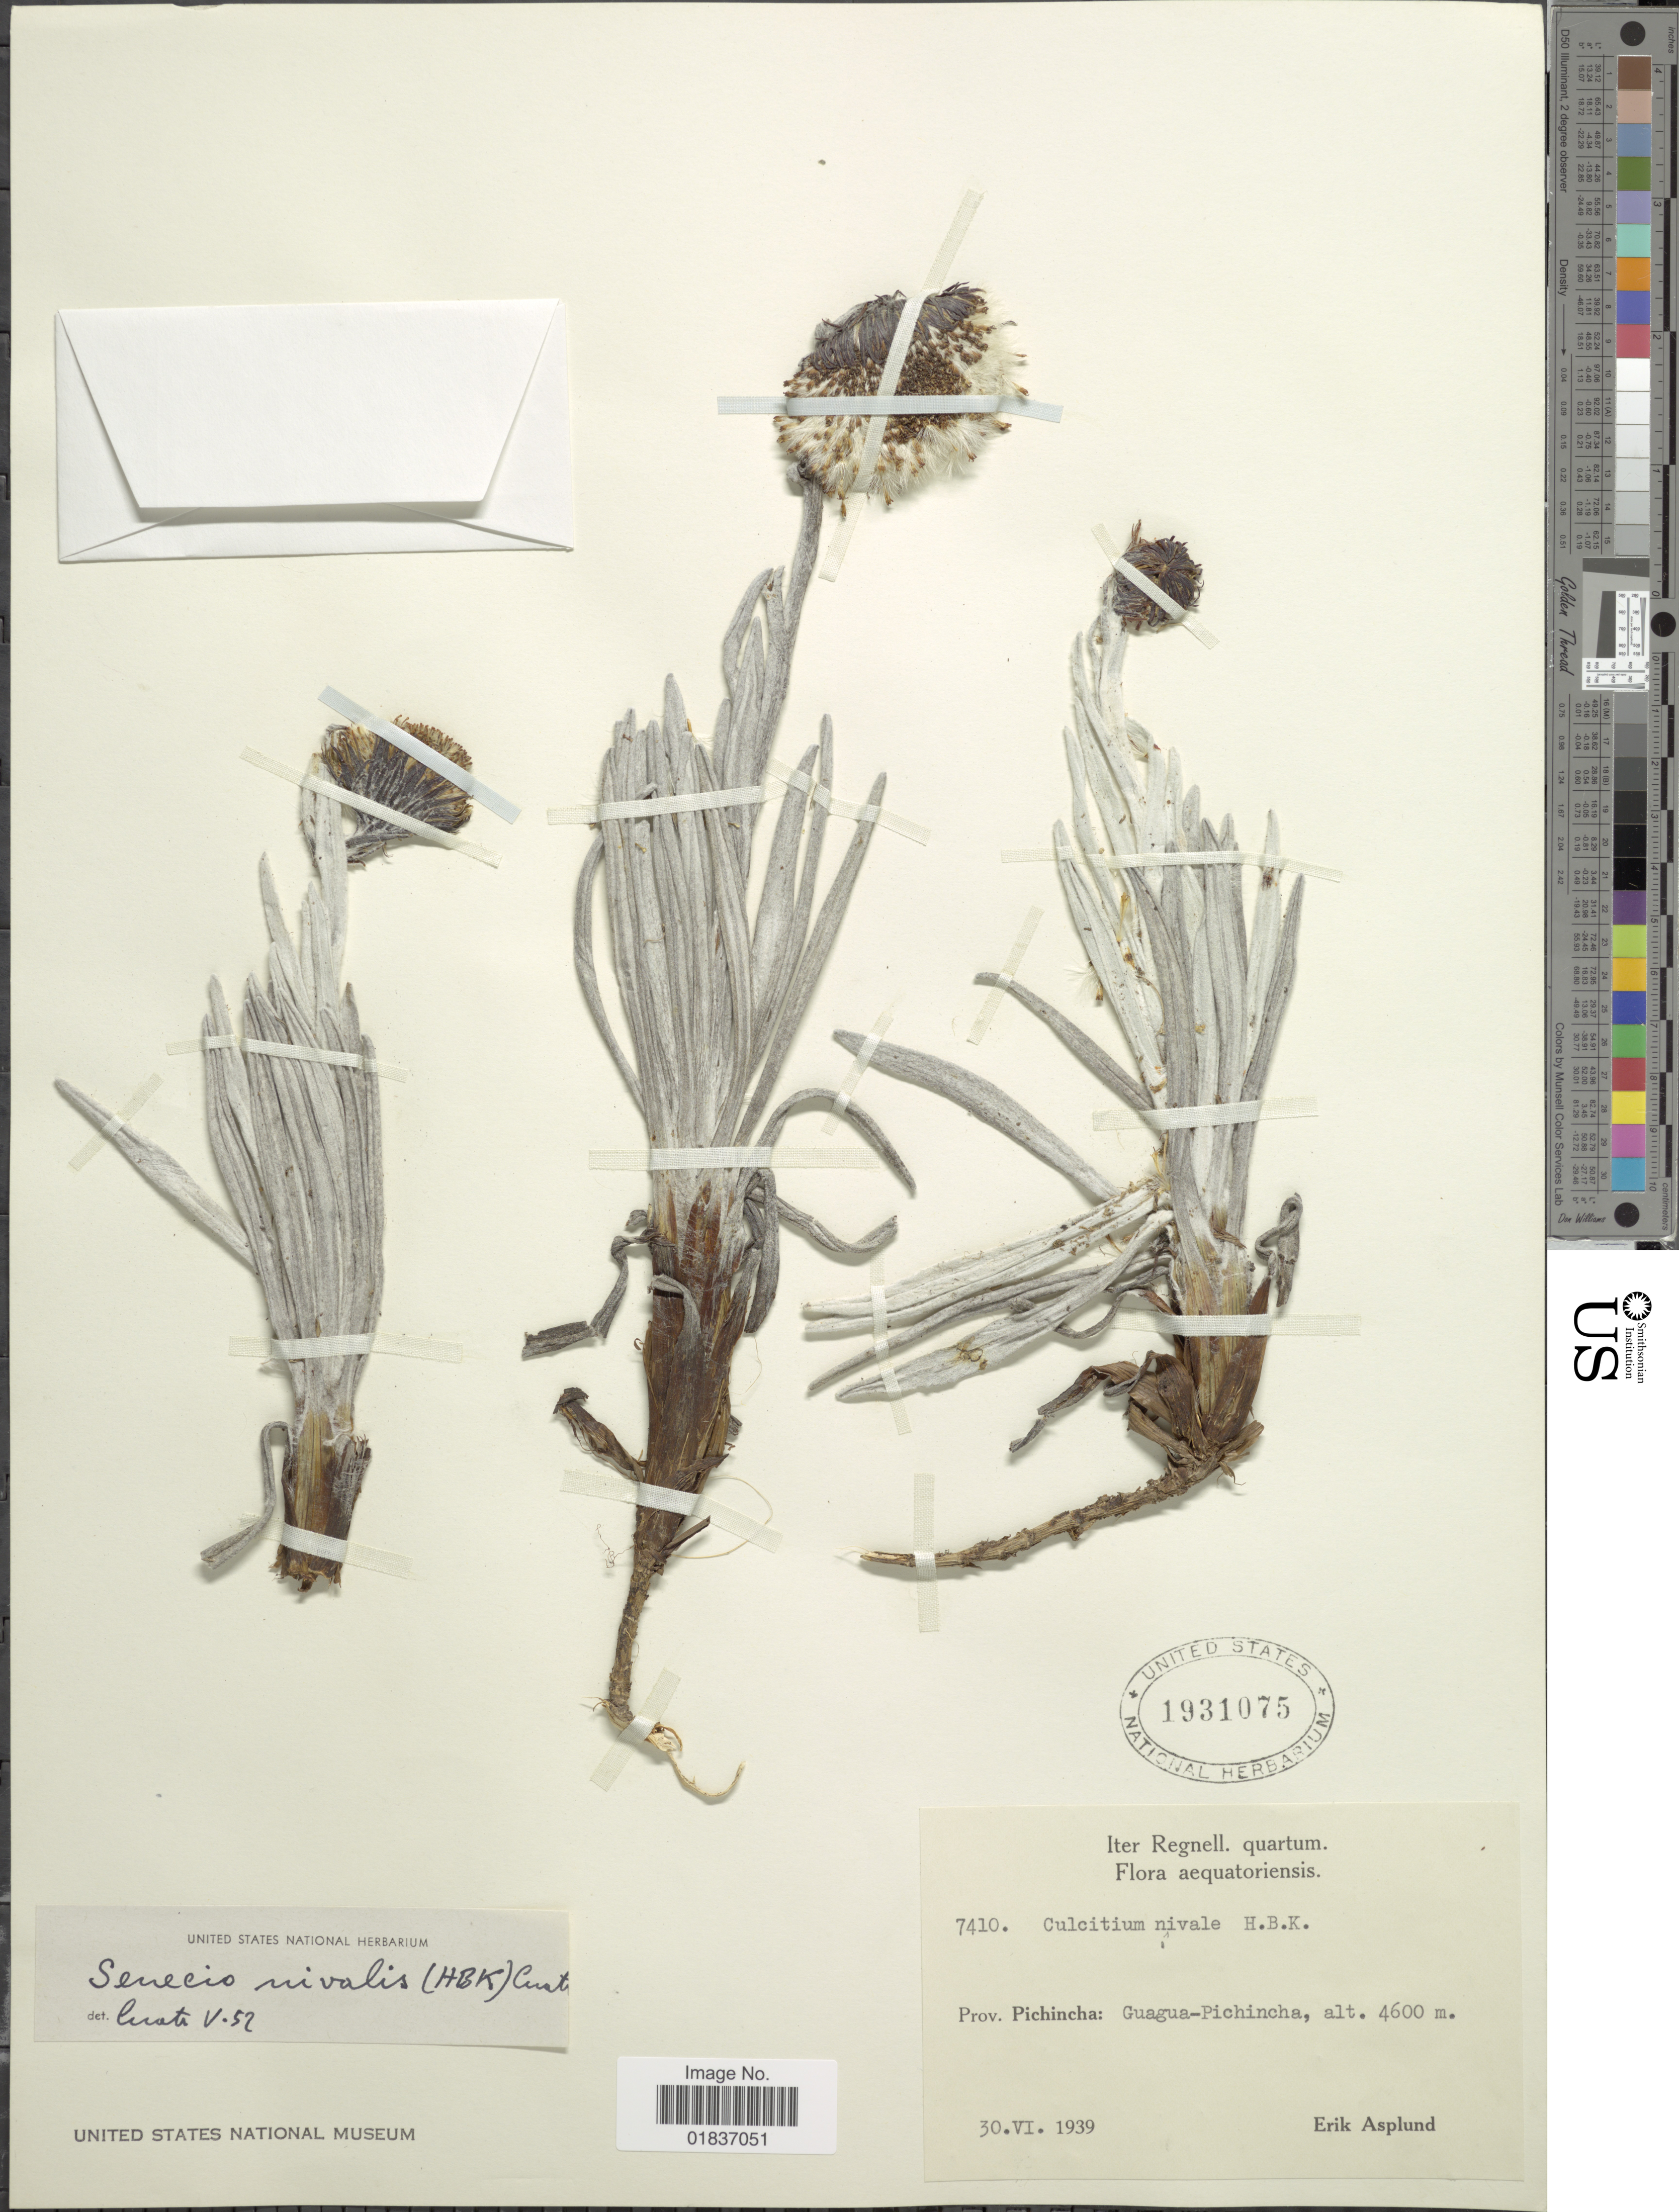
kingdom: Plantae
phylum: Tracheophyta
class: Magnoliopsida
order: Asterales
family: Asteraceae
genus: Senecio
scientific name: Senecio nivalis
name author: (Kunth) Cuatrec.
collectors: E. Asplund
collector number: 7410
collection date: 1939-06-30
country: Ecuador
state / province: Pichincha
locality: Prov. Pichincha: Guagua-Pichincha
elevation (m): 4600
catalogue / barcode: US 1931075